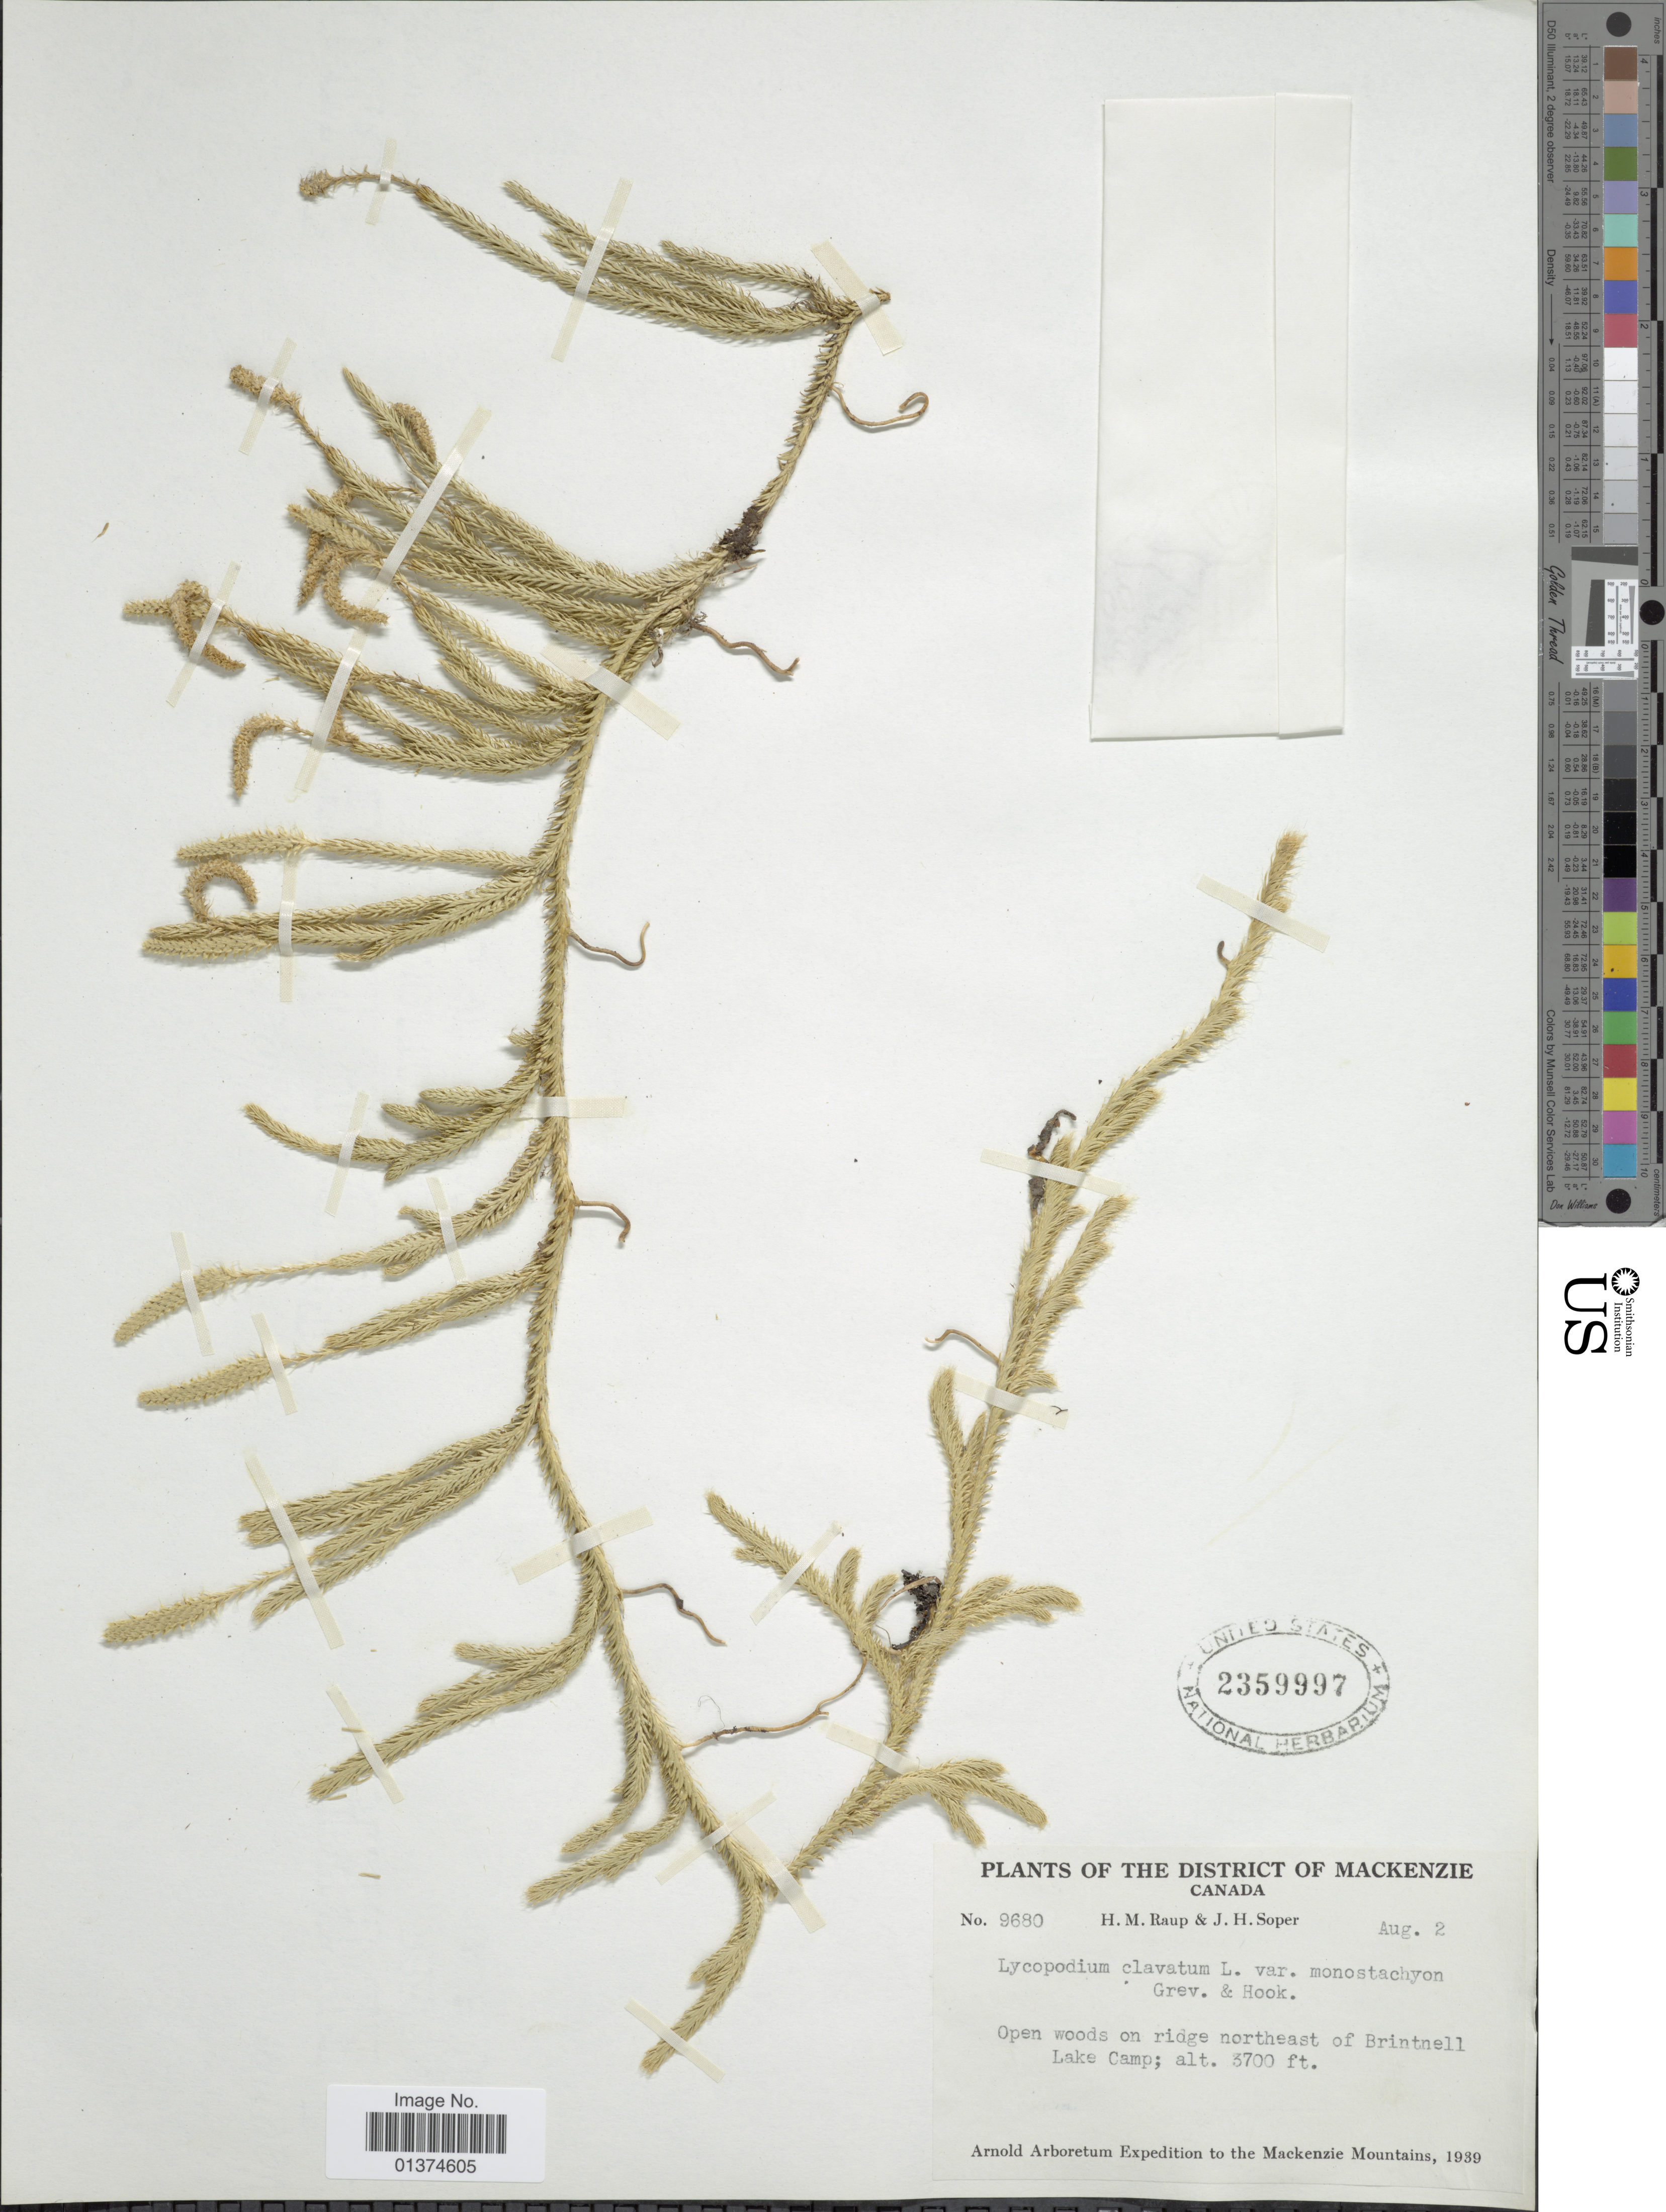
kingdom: Plantae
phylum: Tracheophyta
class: Lycopodiopsida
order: Lycopodiales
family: Lycopodiaceae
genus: Lycopodium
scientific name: Lycopodium clavatum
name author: L.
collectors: H. Raup & J. H. Soper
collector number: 9680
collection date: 1939-08-02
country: Canada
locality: The District of Mackenzie, Open oods on ridge northeast of Brintnell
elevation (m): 1128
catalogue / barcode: US 2359997